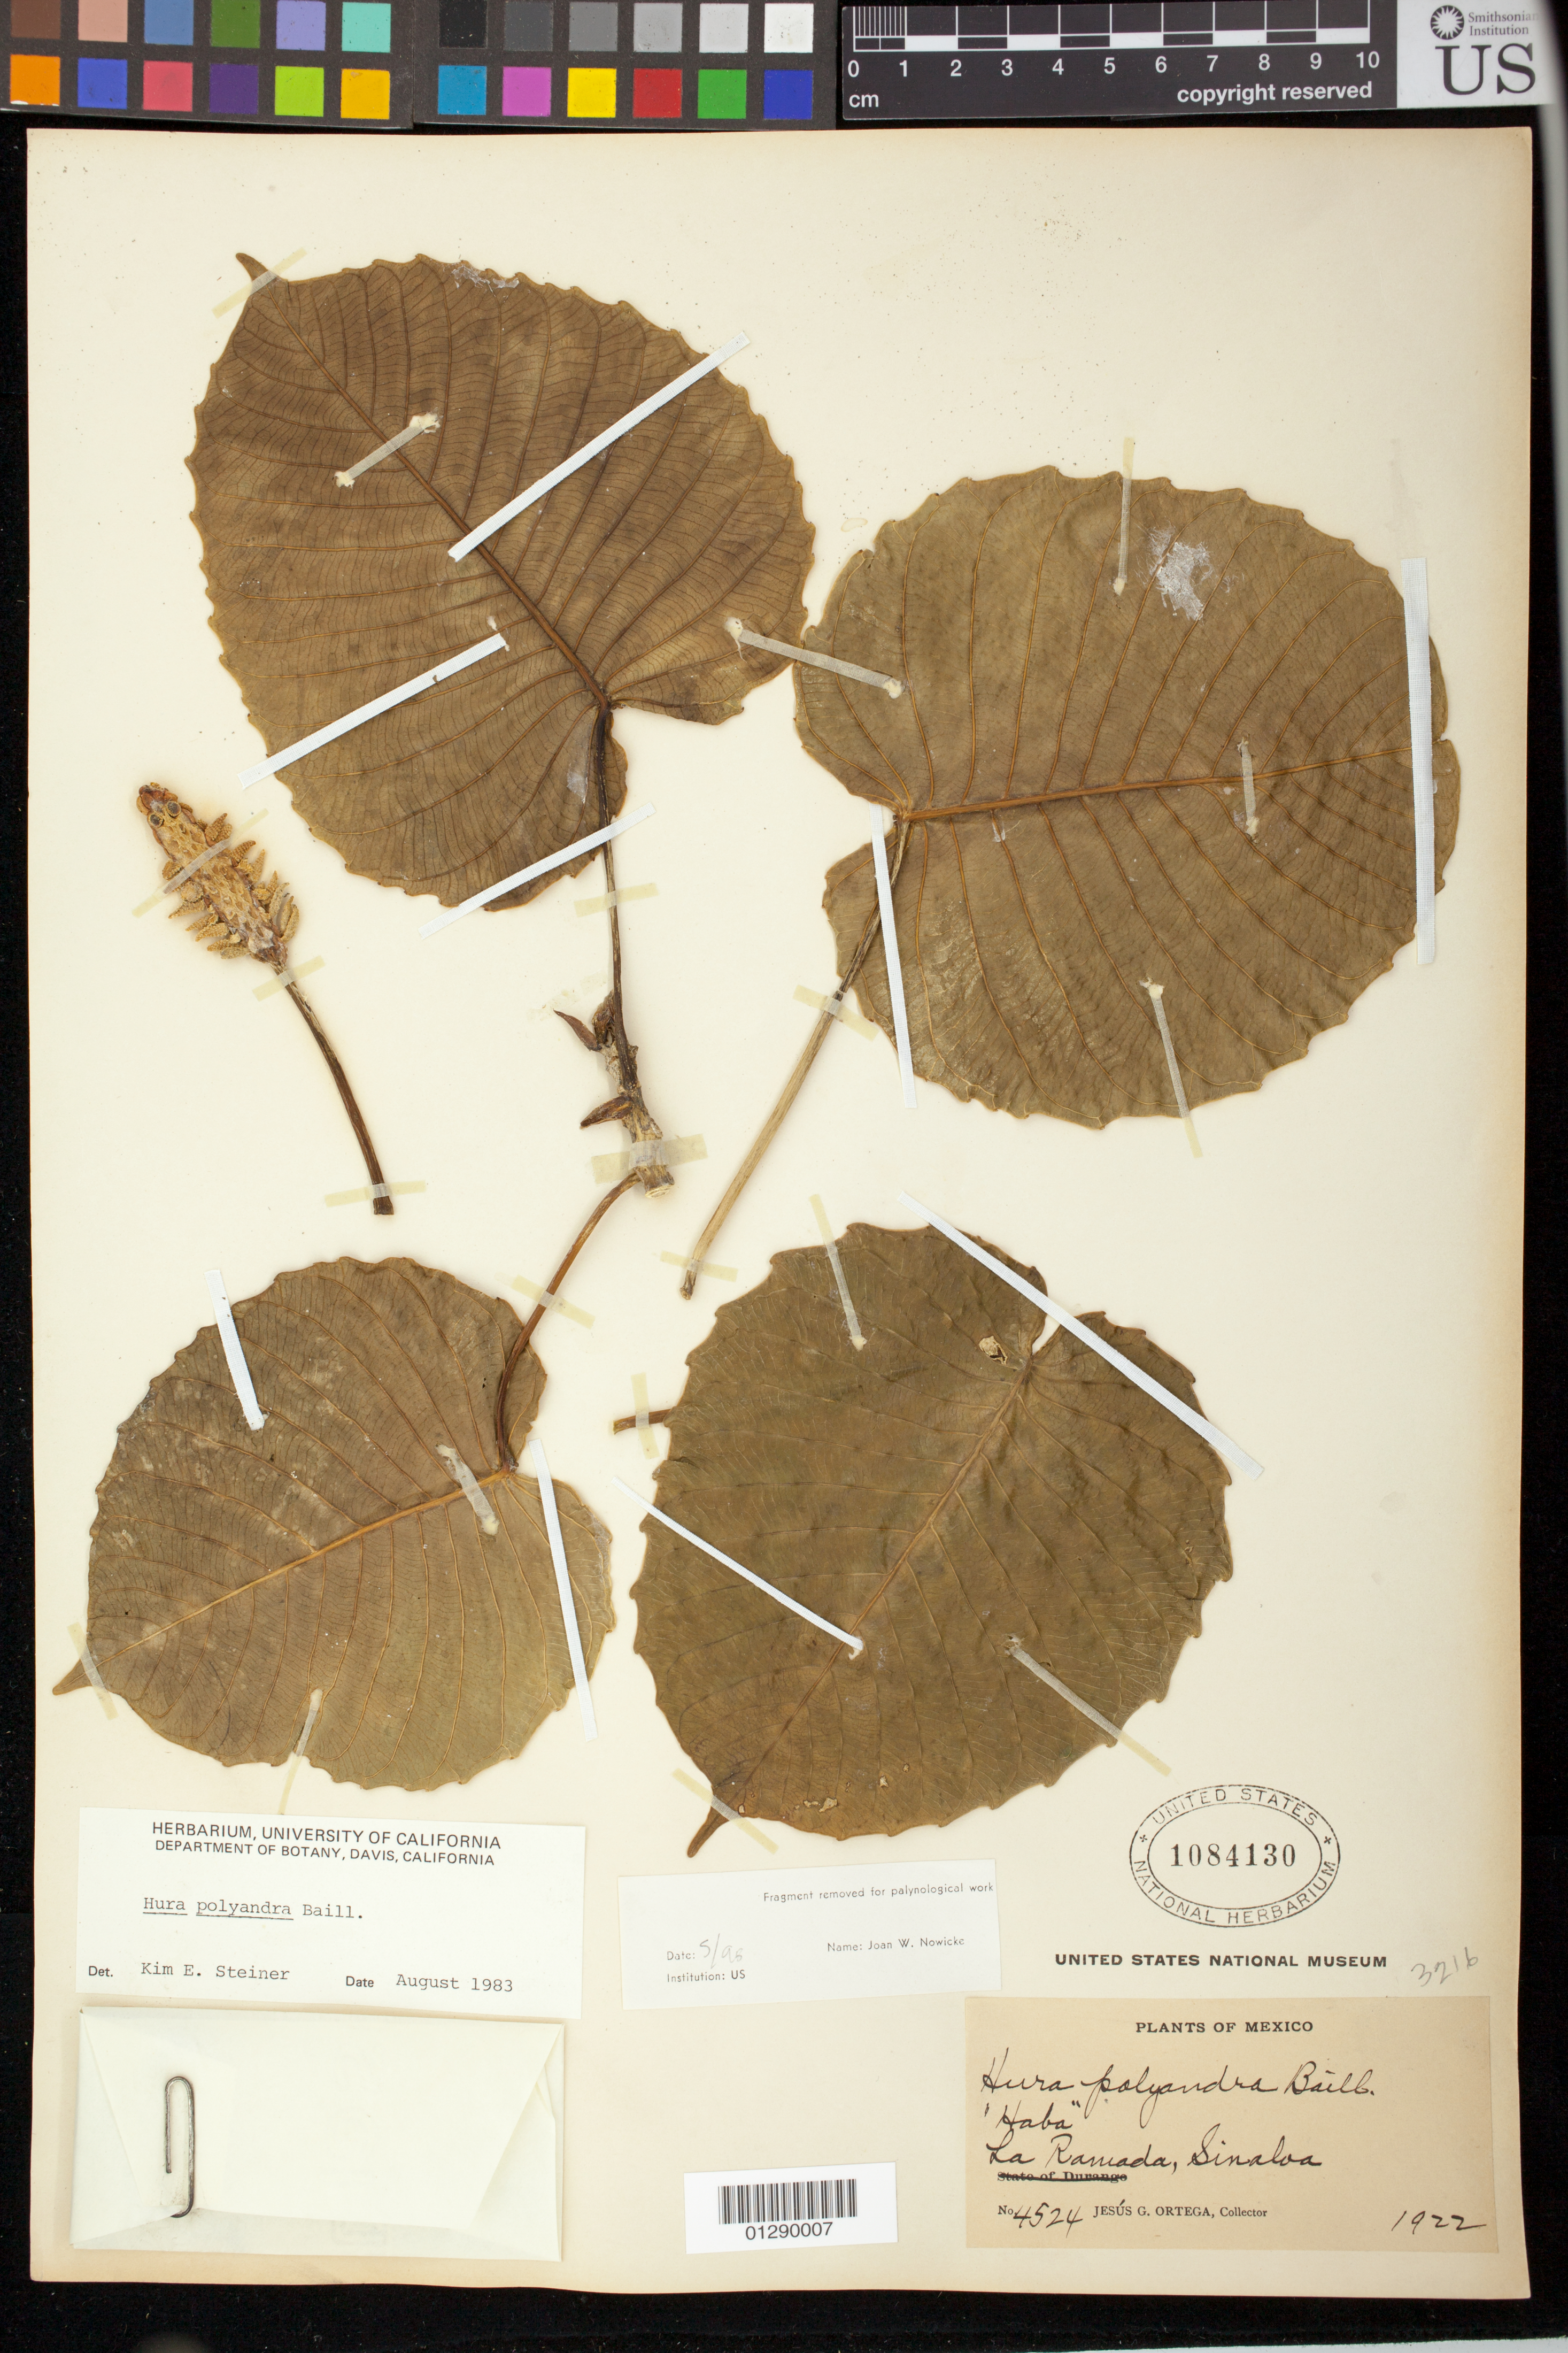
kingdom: Plantae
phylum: Tracheophyta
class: Magnoliopsida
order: Malpighiales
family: Euphorbiaceae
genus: Hura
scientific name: Hura polyandra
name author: Baill.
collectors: J. Ortega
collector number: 4524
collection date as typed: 1922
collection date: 1922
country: Mexico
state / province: Sinaloa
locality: La ramada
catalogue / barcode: US 1084130